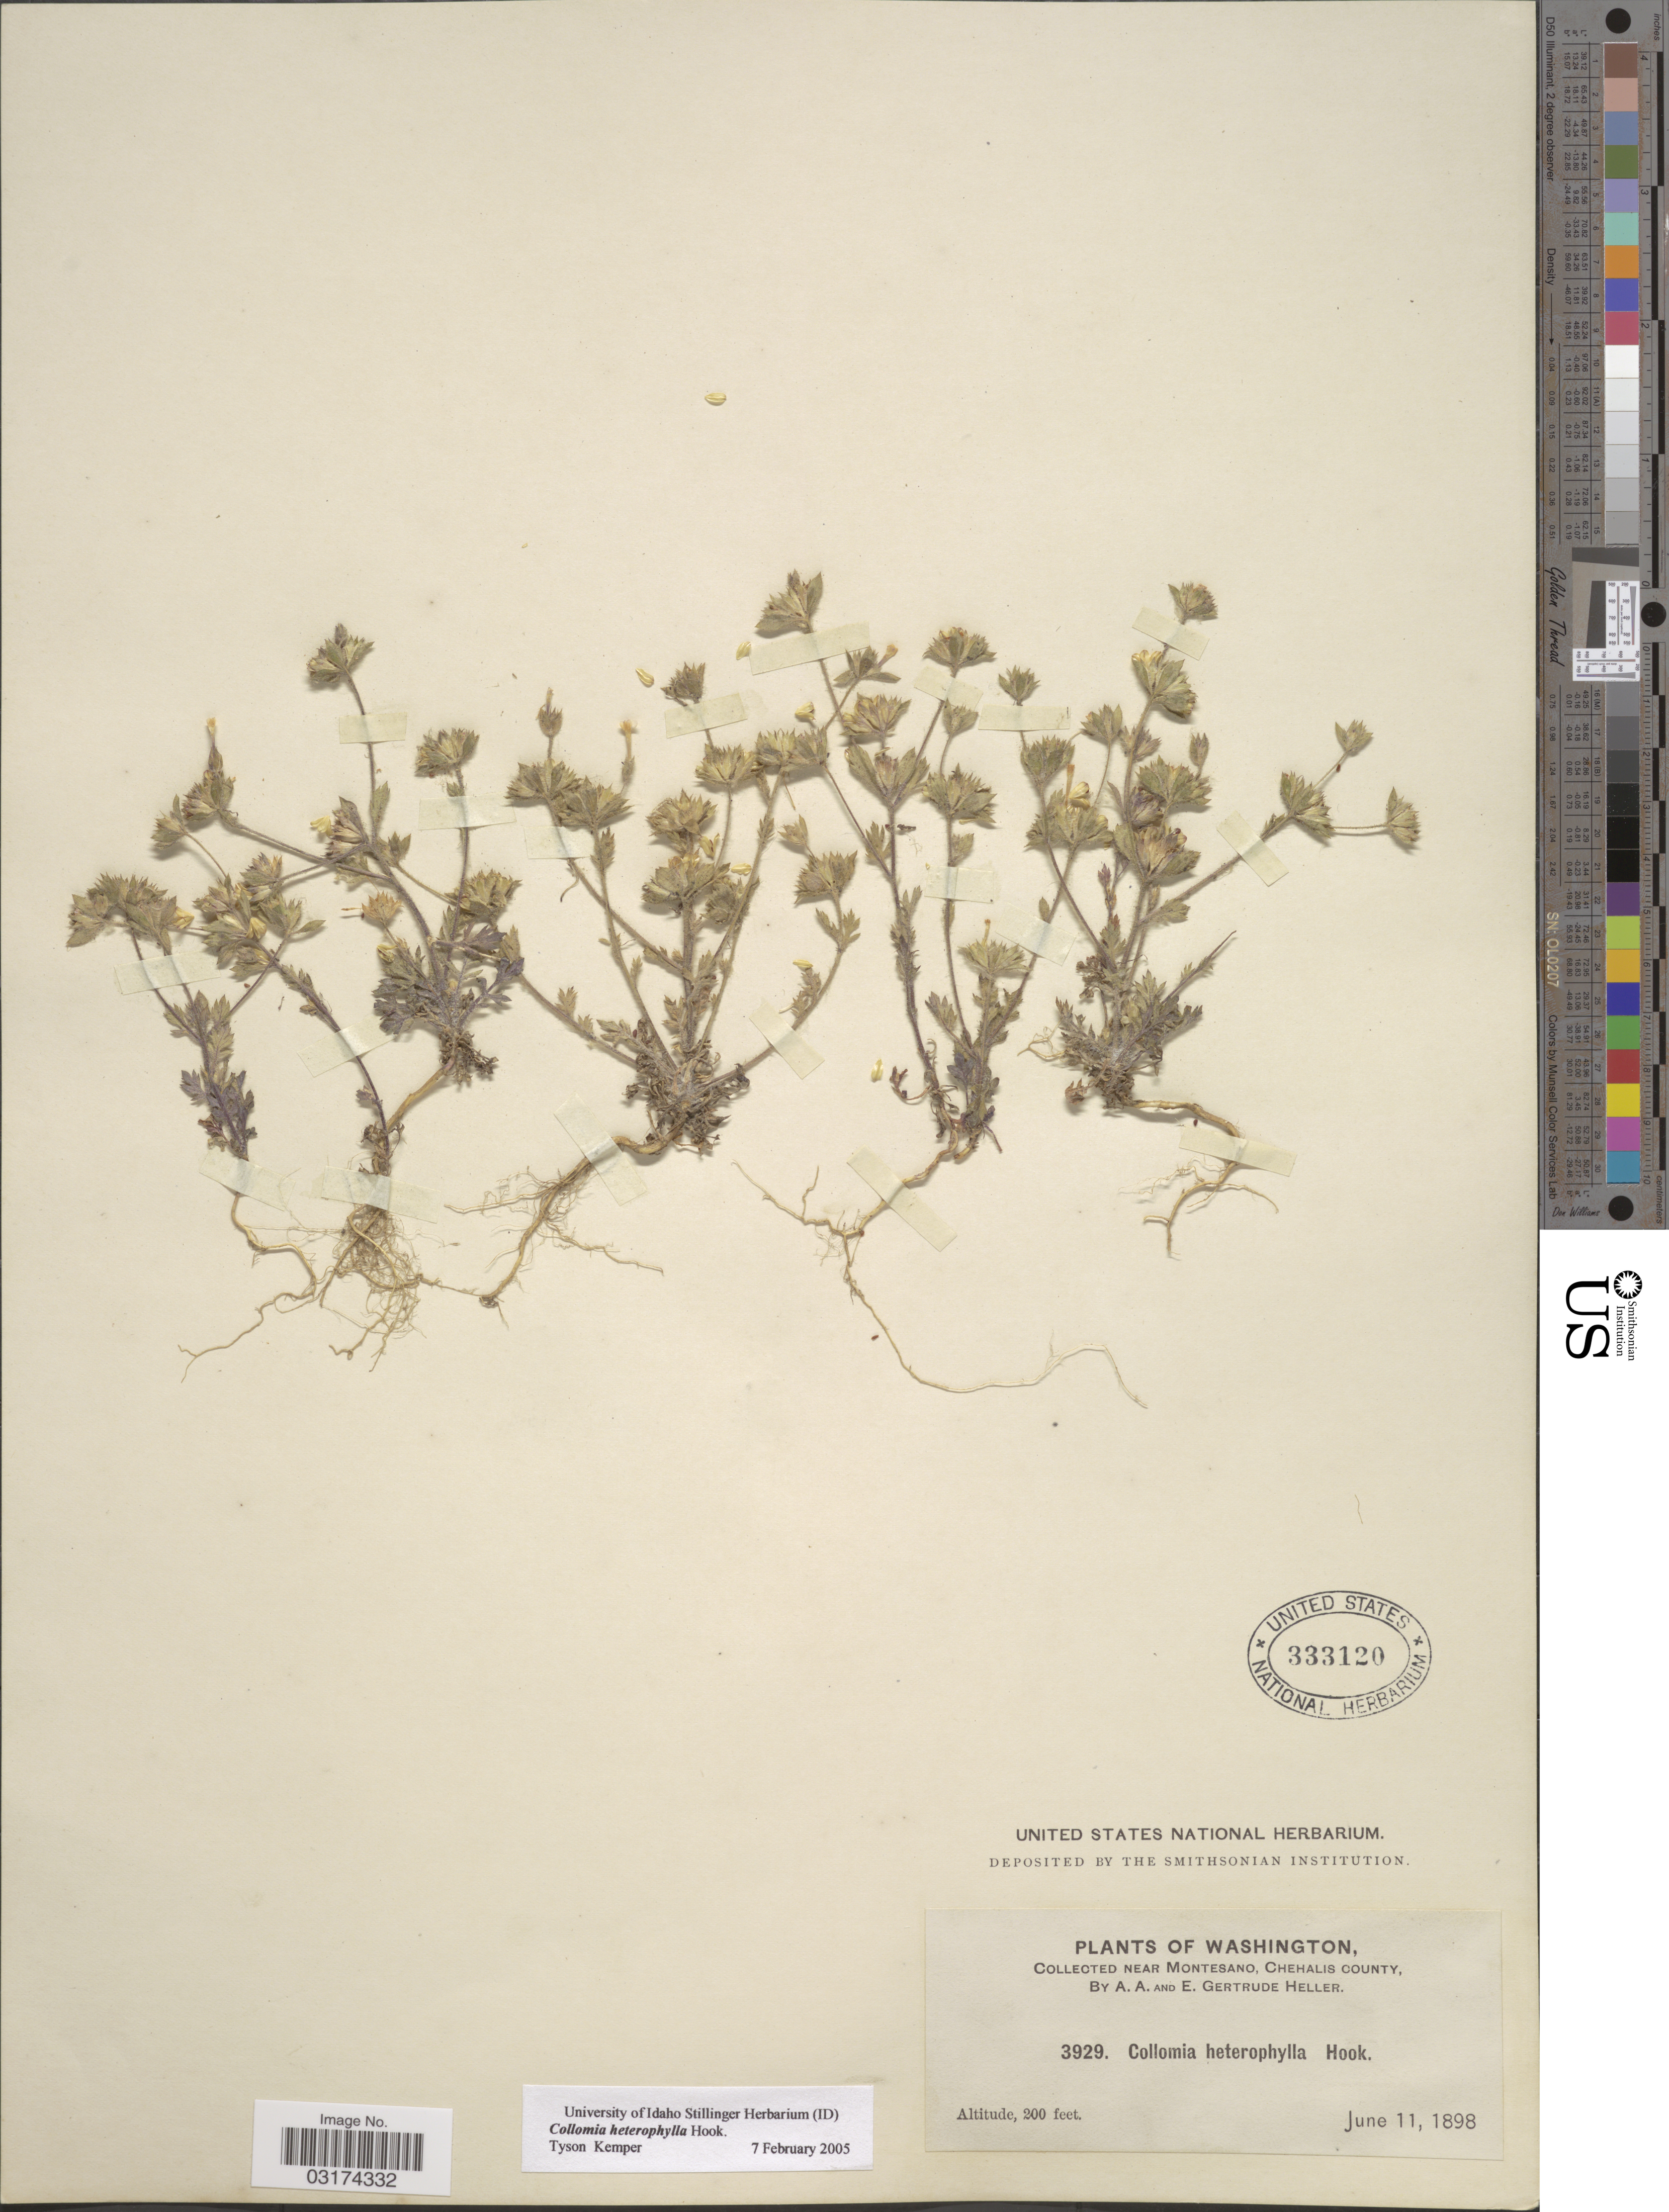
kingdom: Plantae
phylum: Tracheophyta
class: Magnoliopsida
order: Ericales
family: Polemoniaceae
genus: Collomia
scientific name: Collomia heterophylla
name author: Hook.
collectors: A. A. Heller & E. G. Heller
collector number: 3929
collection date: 1898-06-11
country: United States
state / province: Washington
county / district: Grays Harbor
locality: Near Montesano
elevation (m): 61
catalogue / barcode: US 333120